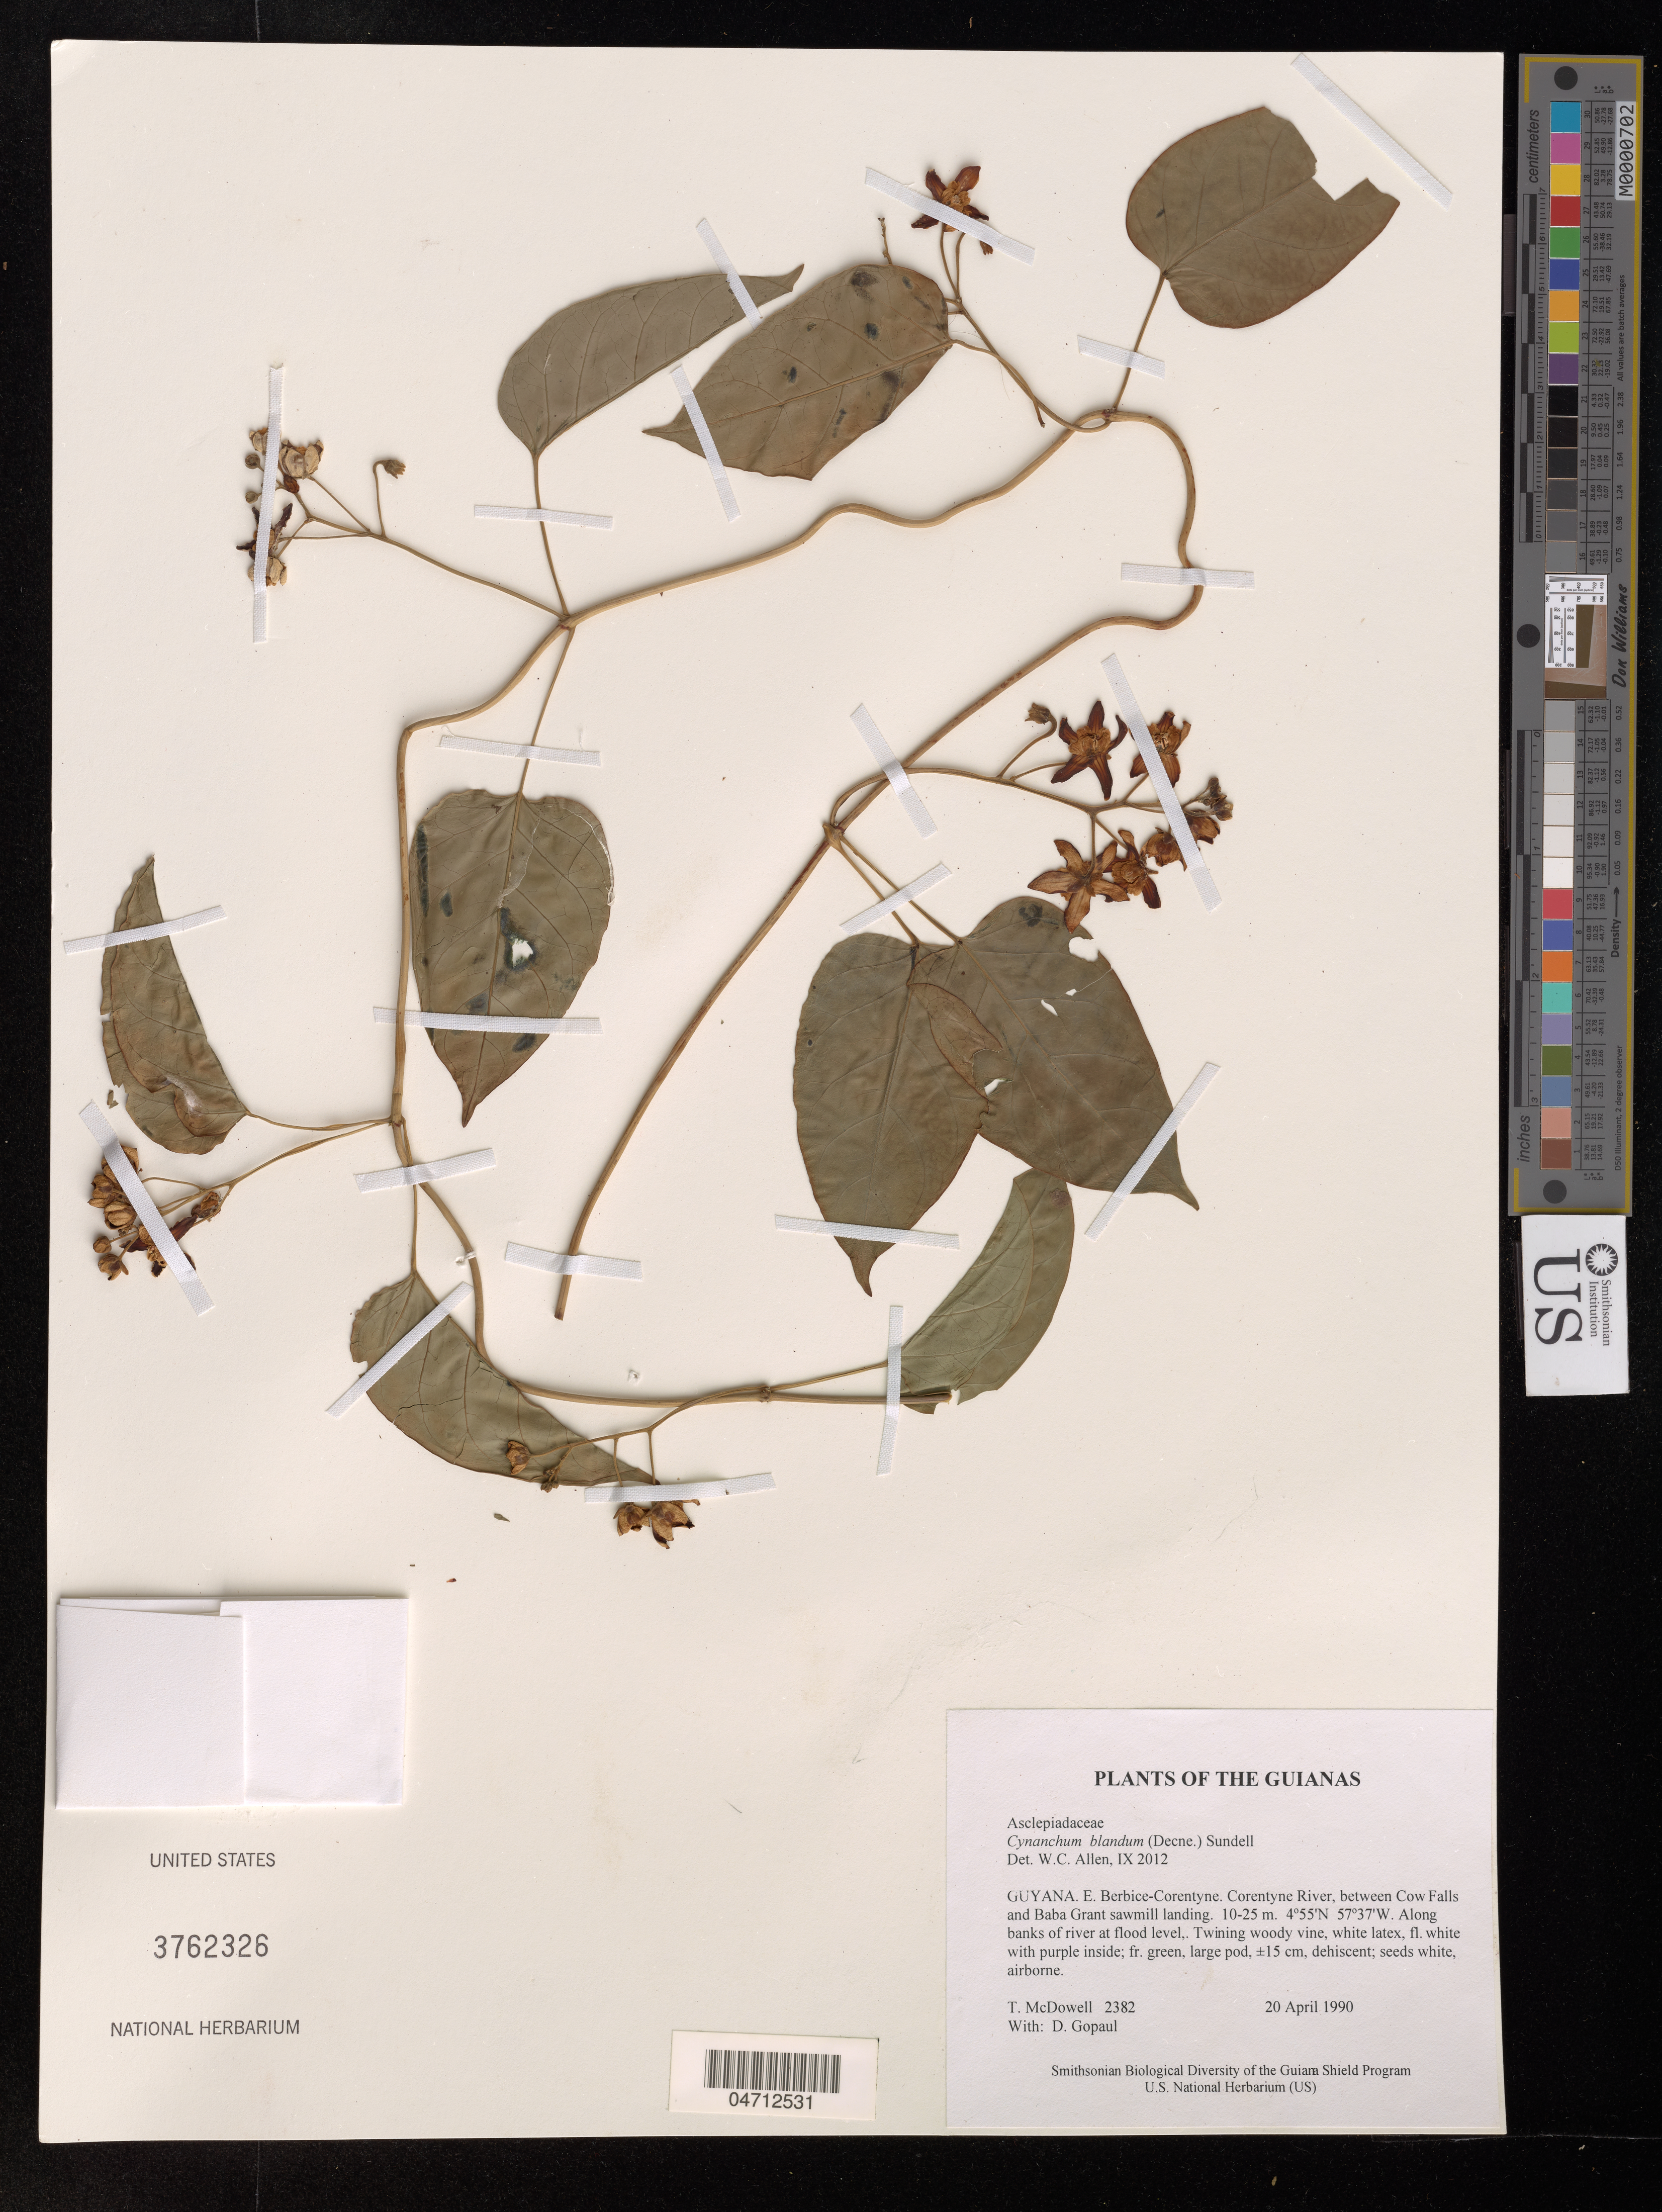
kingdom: Plantae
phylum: Tracheophyta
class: Magnoliopsida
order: Gentianales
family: Apocynaceae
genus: Cynanchum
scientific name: Cynanchum blandum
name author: (Decne.) Sundell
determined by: Allen, W. C.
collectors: T. McDowell & D. Gopaul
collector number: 2382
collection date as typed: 20 April 1990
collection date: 1990-04-20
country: Guyana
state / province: E. Berbice-Corentyne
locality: Corentyne River, between Cow Falls and Baba Grant sawmill landing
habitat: Along banks of river at flood level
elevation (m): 10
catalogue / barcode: US 3762326